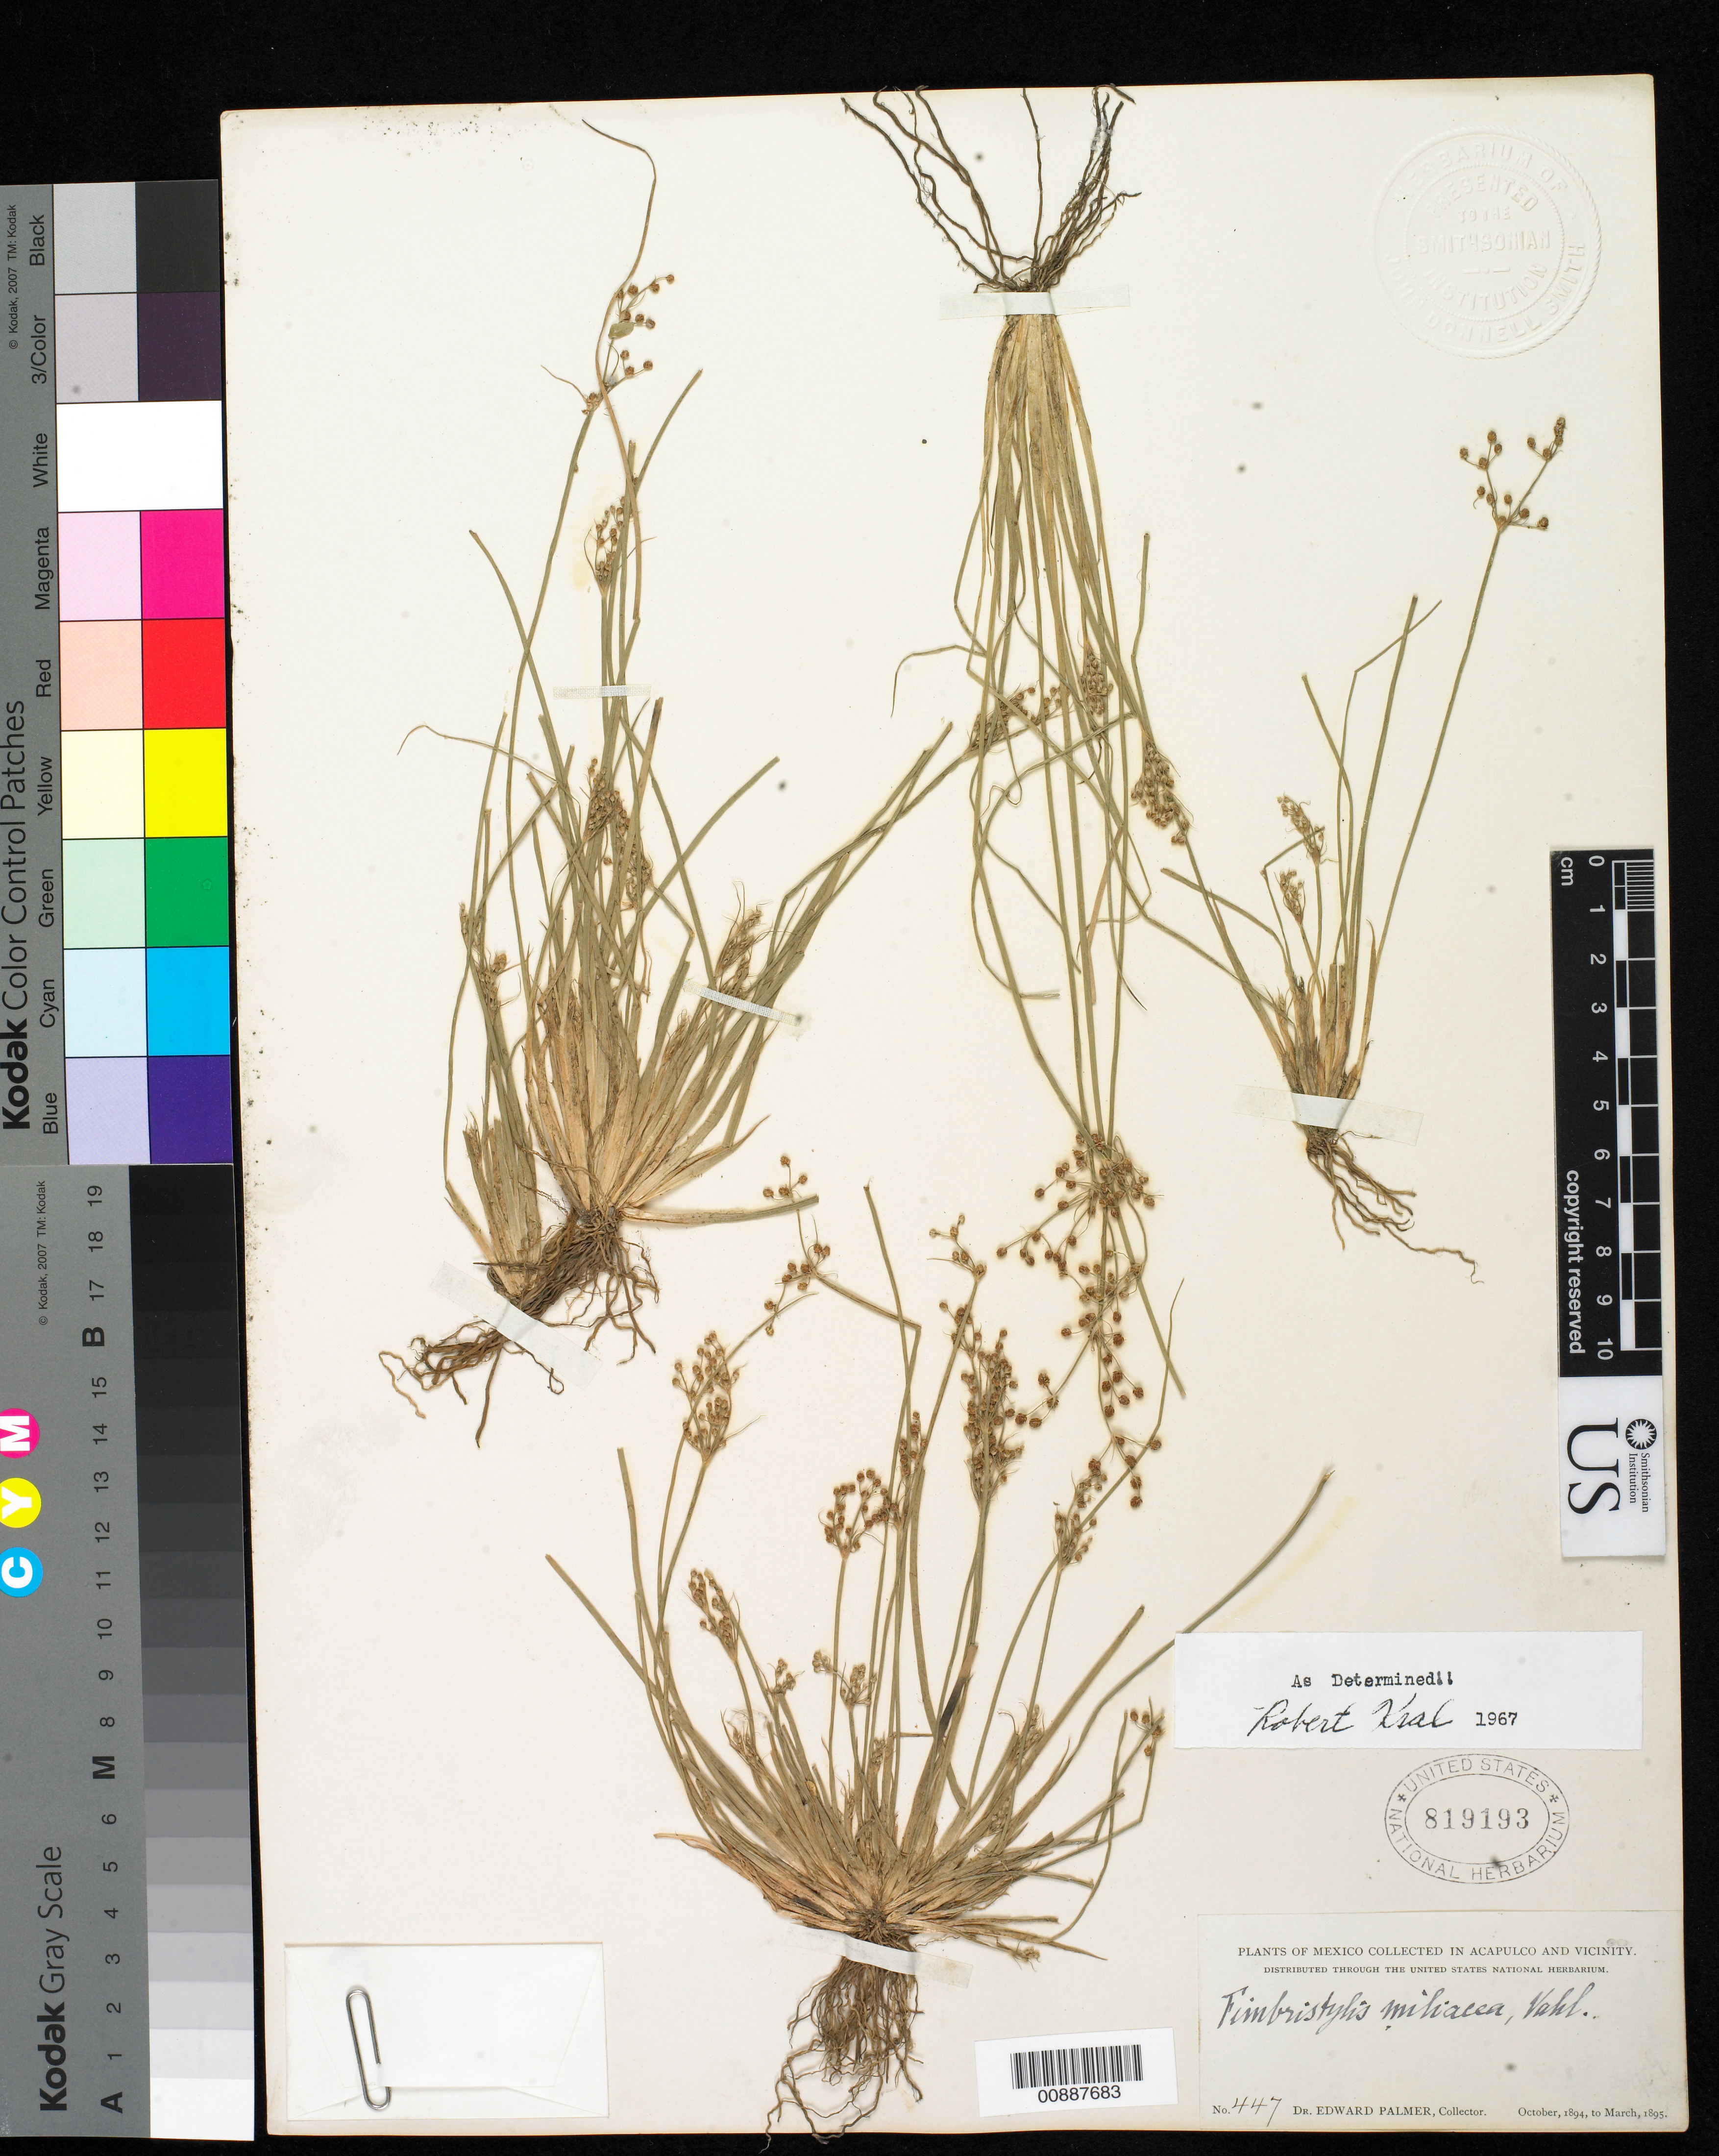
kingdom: Plantae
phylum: Tracheophyta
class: Liliopsida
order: Poales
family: Cyperaceae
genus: Fimbristylis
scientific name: Fimbristylis littoralis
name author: Gaudich.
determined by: Strong, M. T., (US), Smithsonian Institution - National Museum of Natural History (UNITED STATES)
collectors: E. Palmer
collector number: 447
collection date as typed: Oct 1894 to -- Mar 1895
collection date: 1894-10/1895-03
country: Mexico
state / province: Guerrero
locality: Acapulco, Guerrero and vicinity.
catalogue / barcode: US 819193